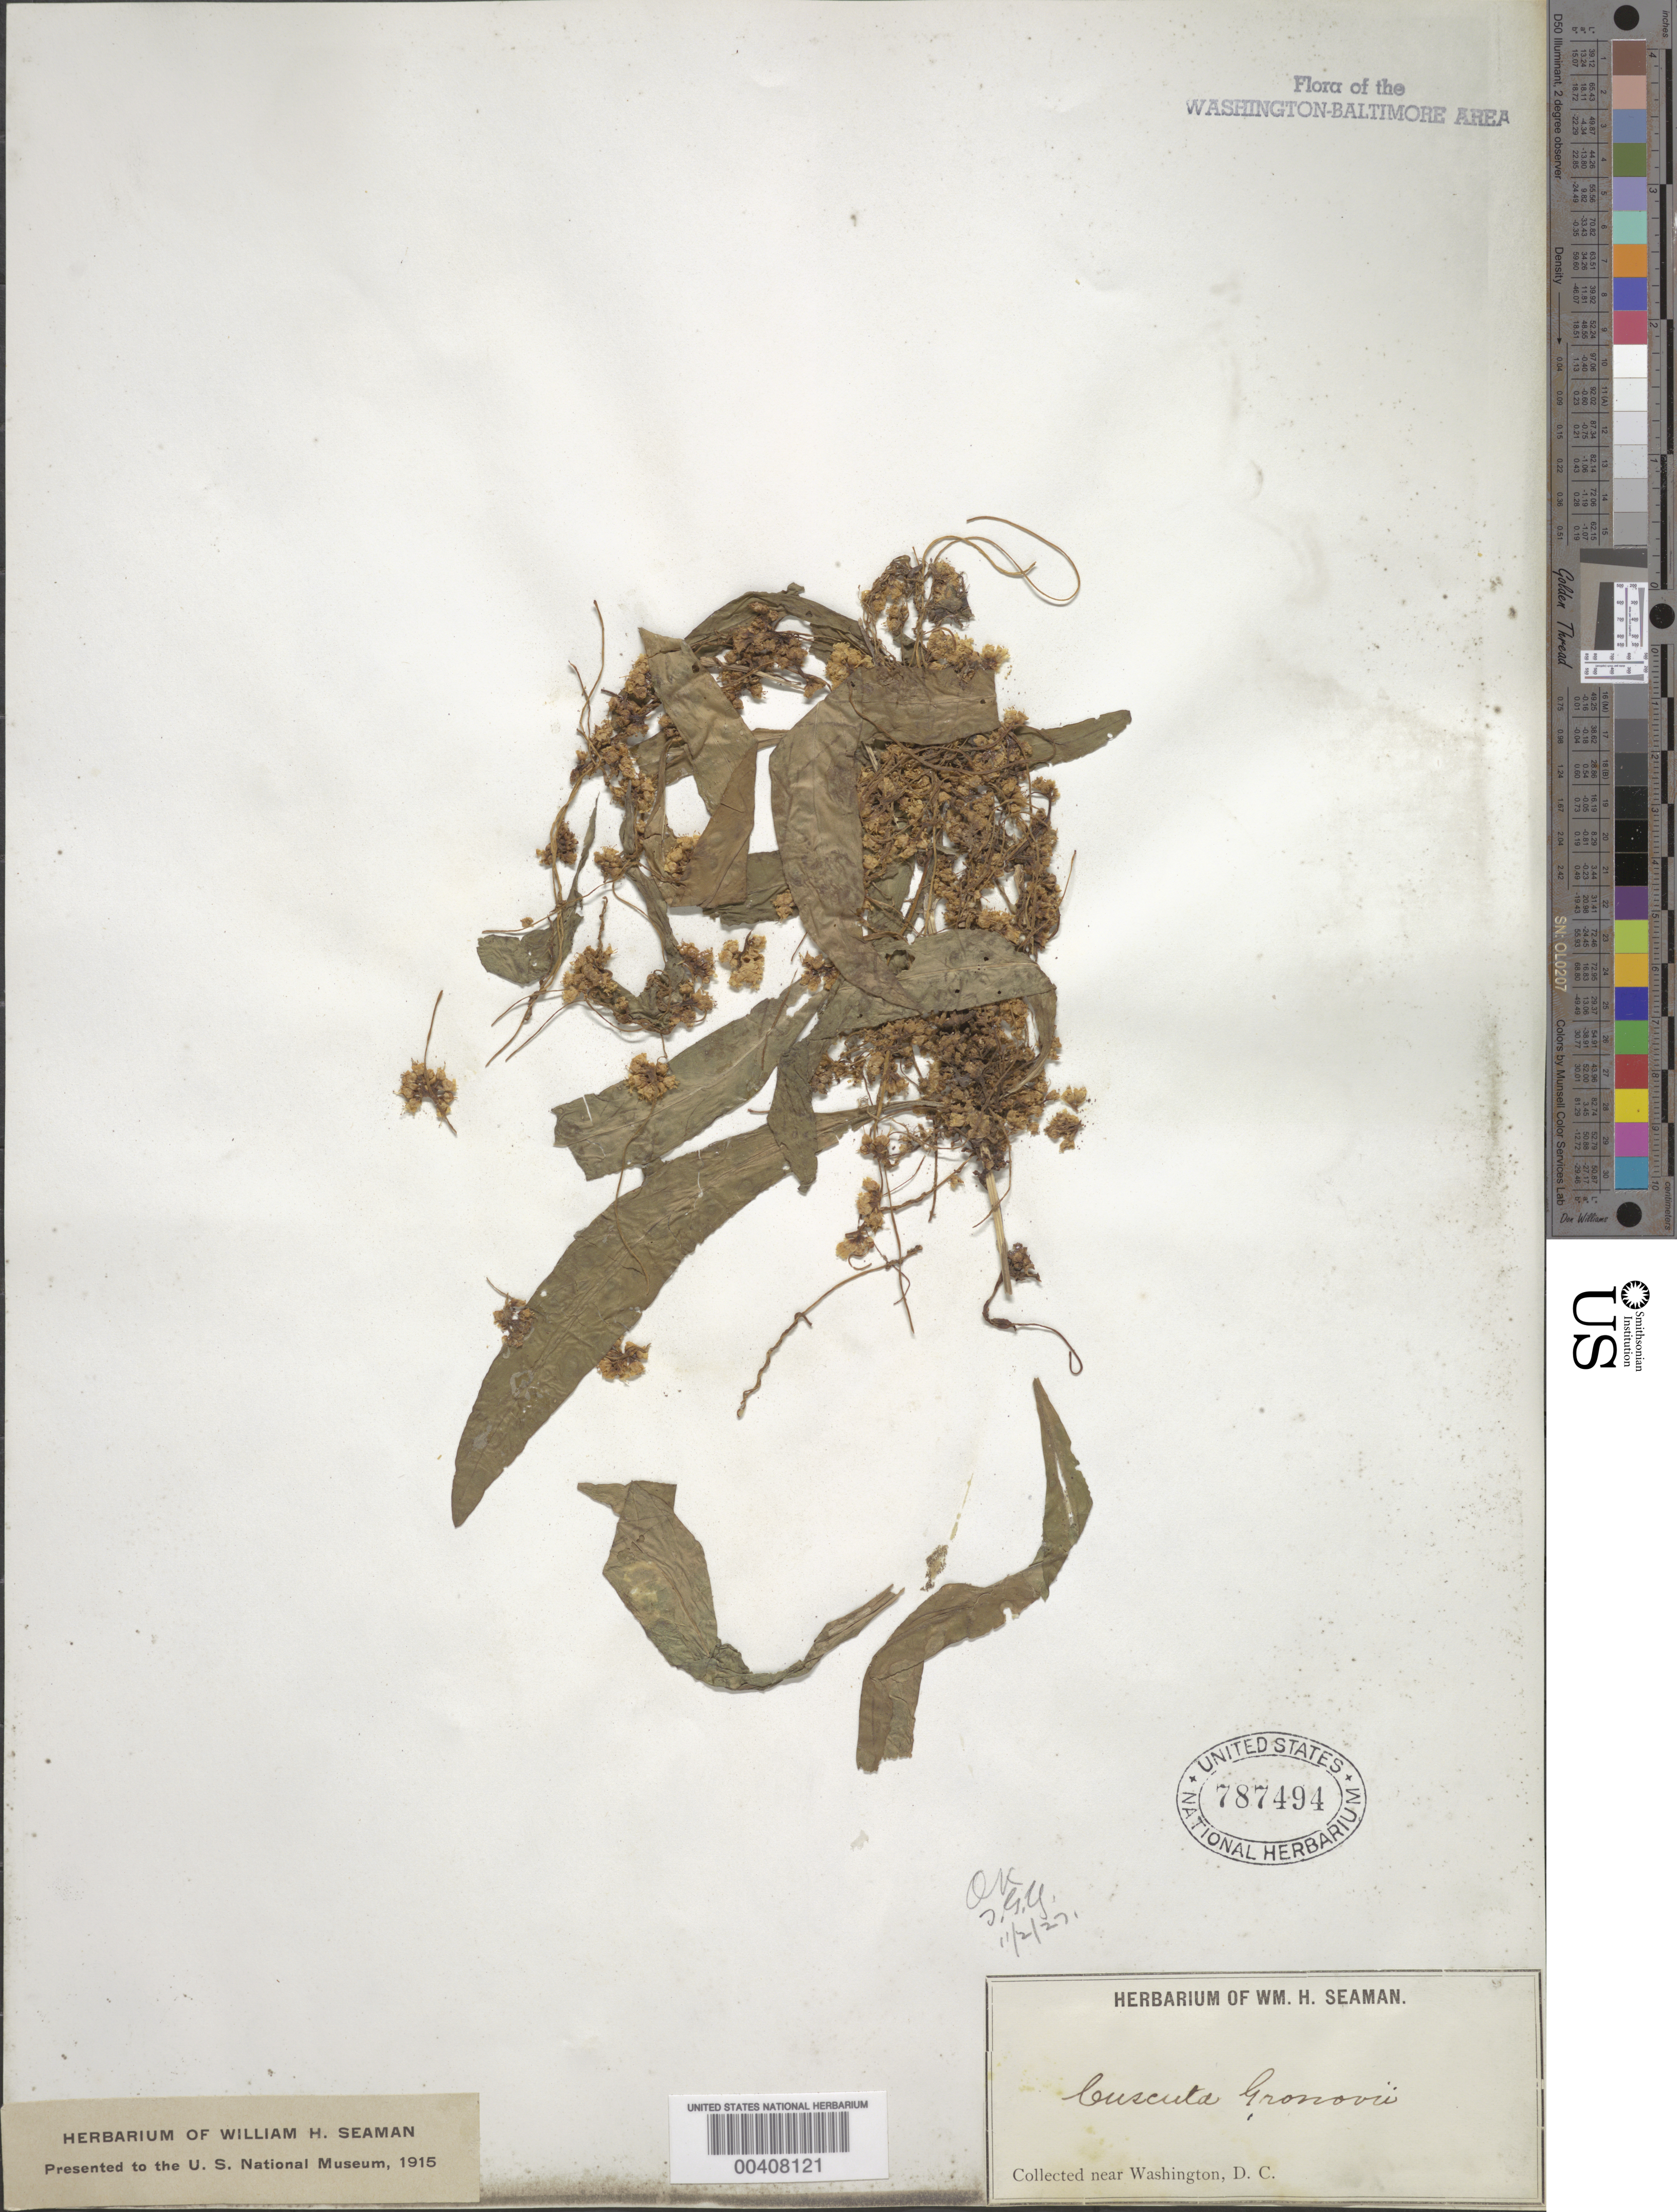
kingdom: Plantae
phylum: Tracheophyta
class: Magnoliopsida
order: Solanales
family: Convolvulaceae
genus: Cuscuta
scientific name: Cuscuta gronovii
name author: Willd. ex Schult.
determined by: T.G.Y.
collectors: W. Seaman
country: United States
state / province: District of Columbia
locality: Washington, D.C. and vicinity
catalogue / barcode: US 787494